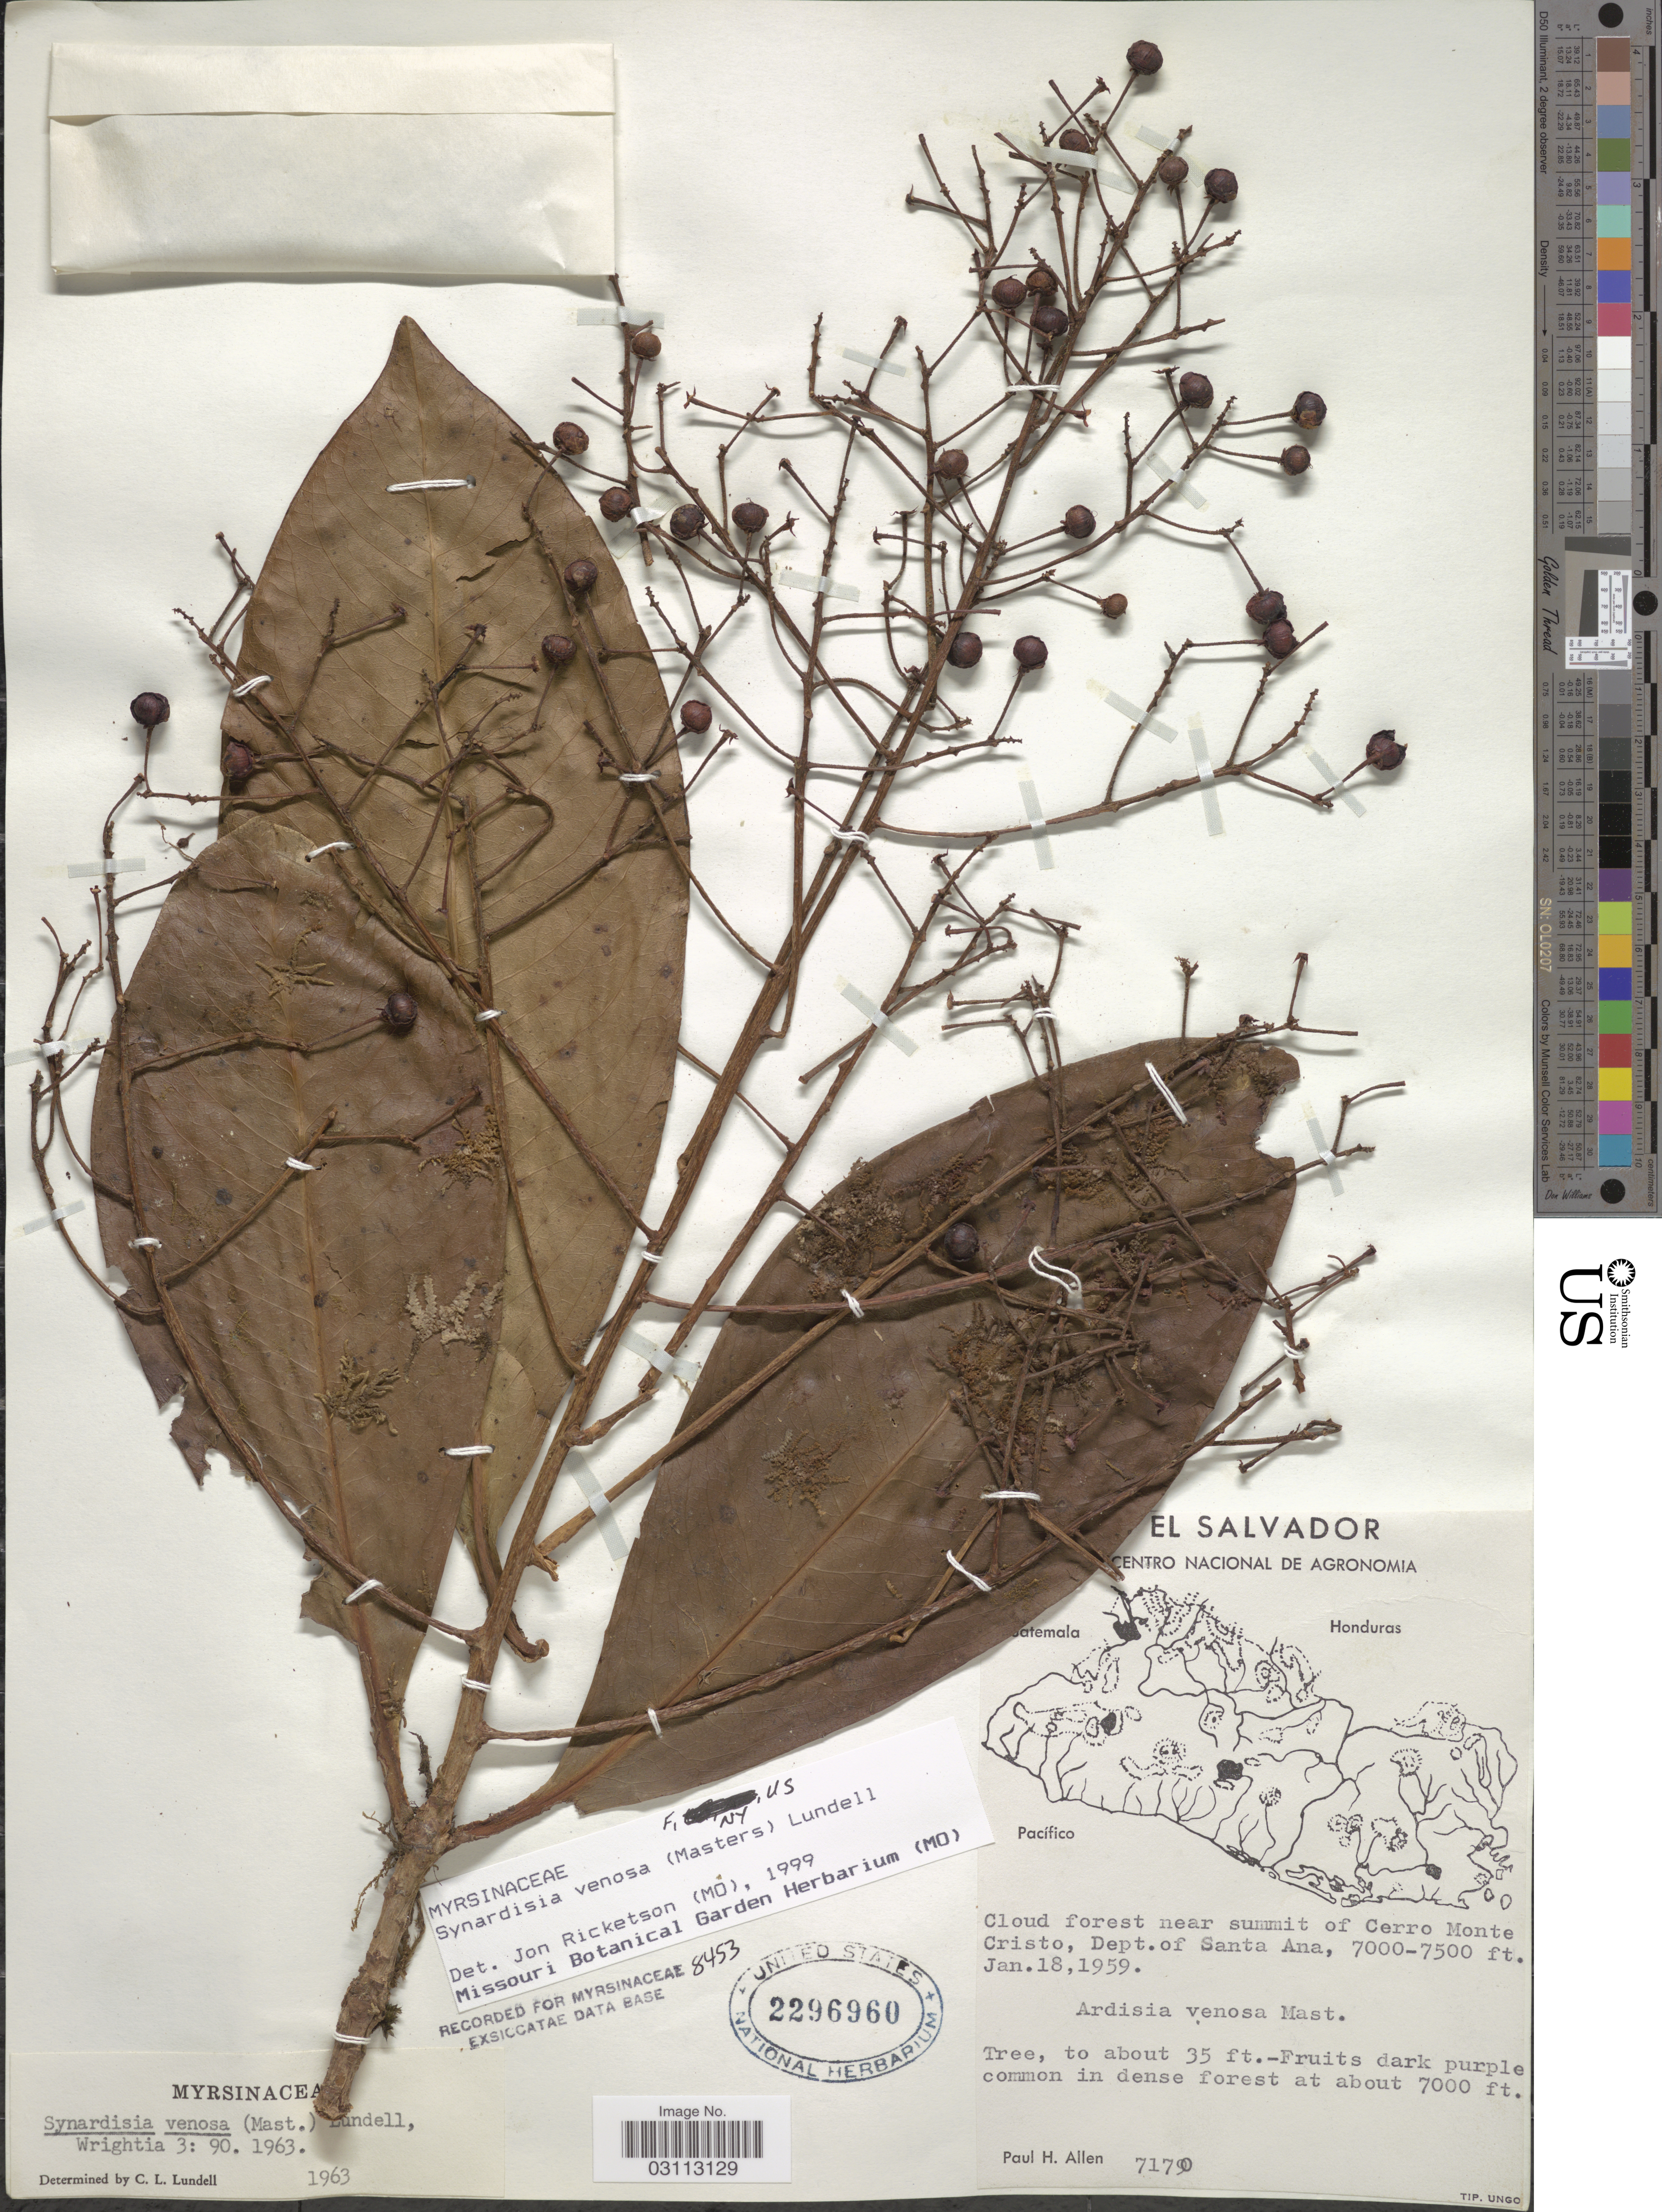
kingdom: Plantae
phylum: Tracheophyta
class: Magnoliopsida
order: Ericales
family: Primulaceae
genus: Synardisia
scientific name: Synardisia venosa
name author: (Mast.) Lundell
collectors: P. H. Allen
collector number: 7170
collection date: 1959-01-18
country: El Salvador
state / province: Santa Ana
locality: Near summit of Cerro Monte Cristo, Dept. of Santa Ana.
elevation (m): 2134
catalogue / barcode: US 2296960